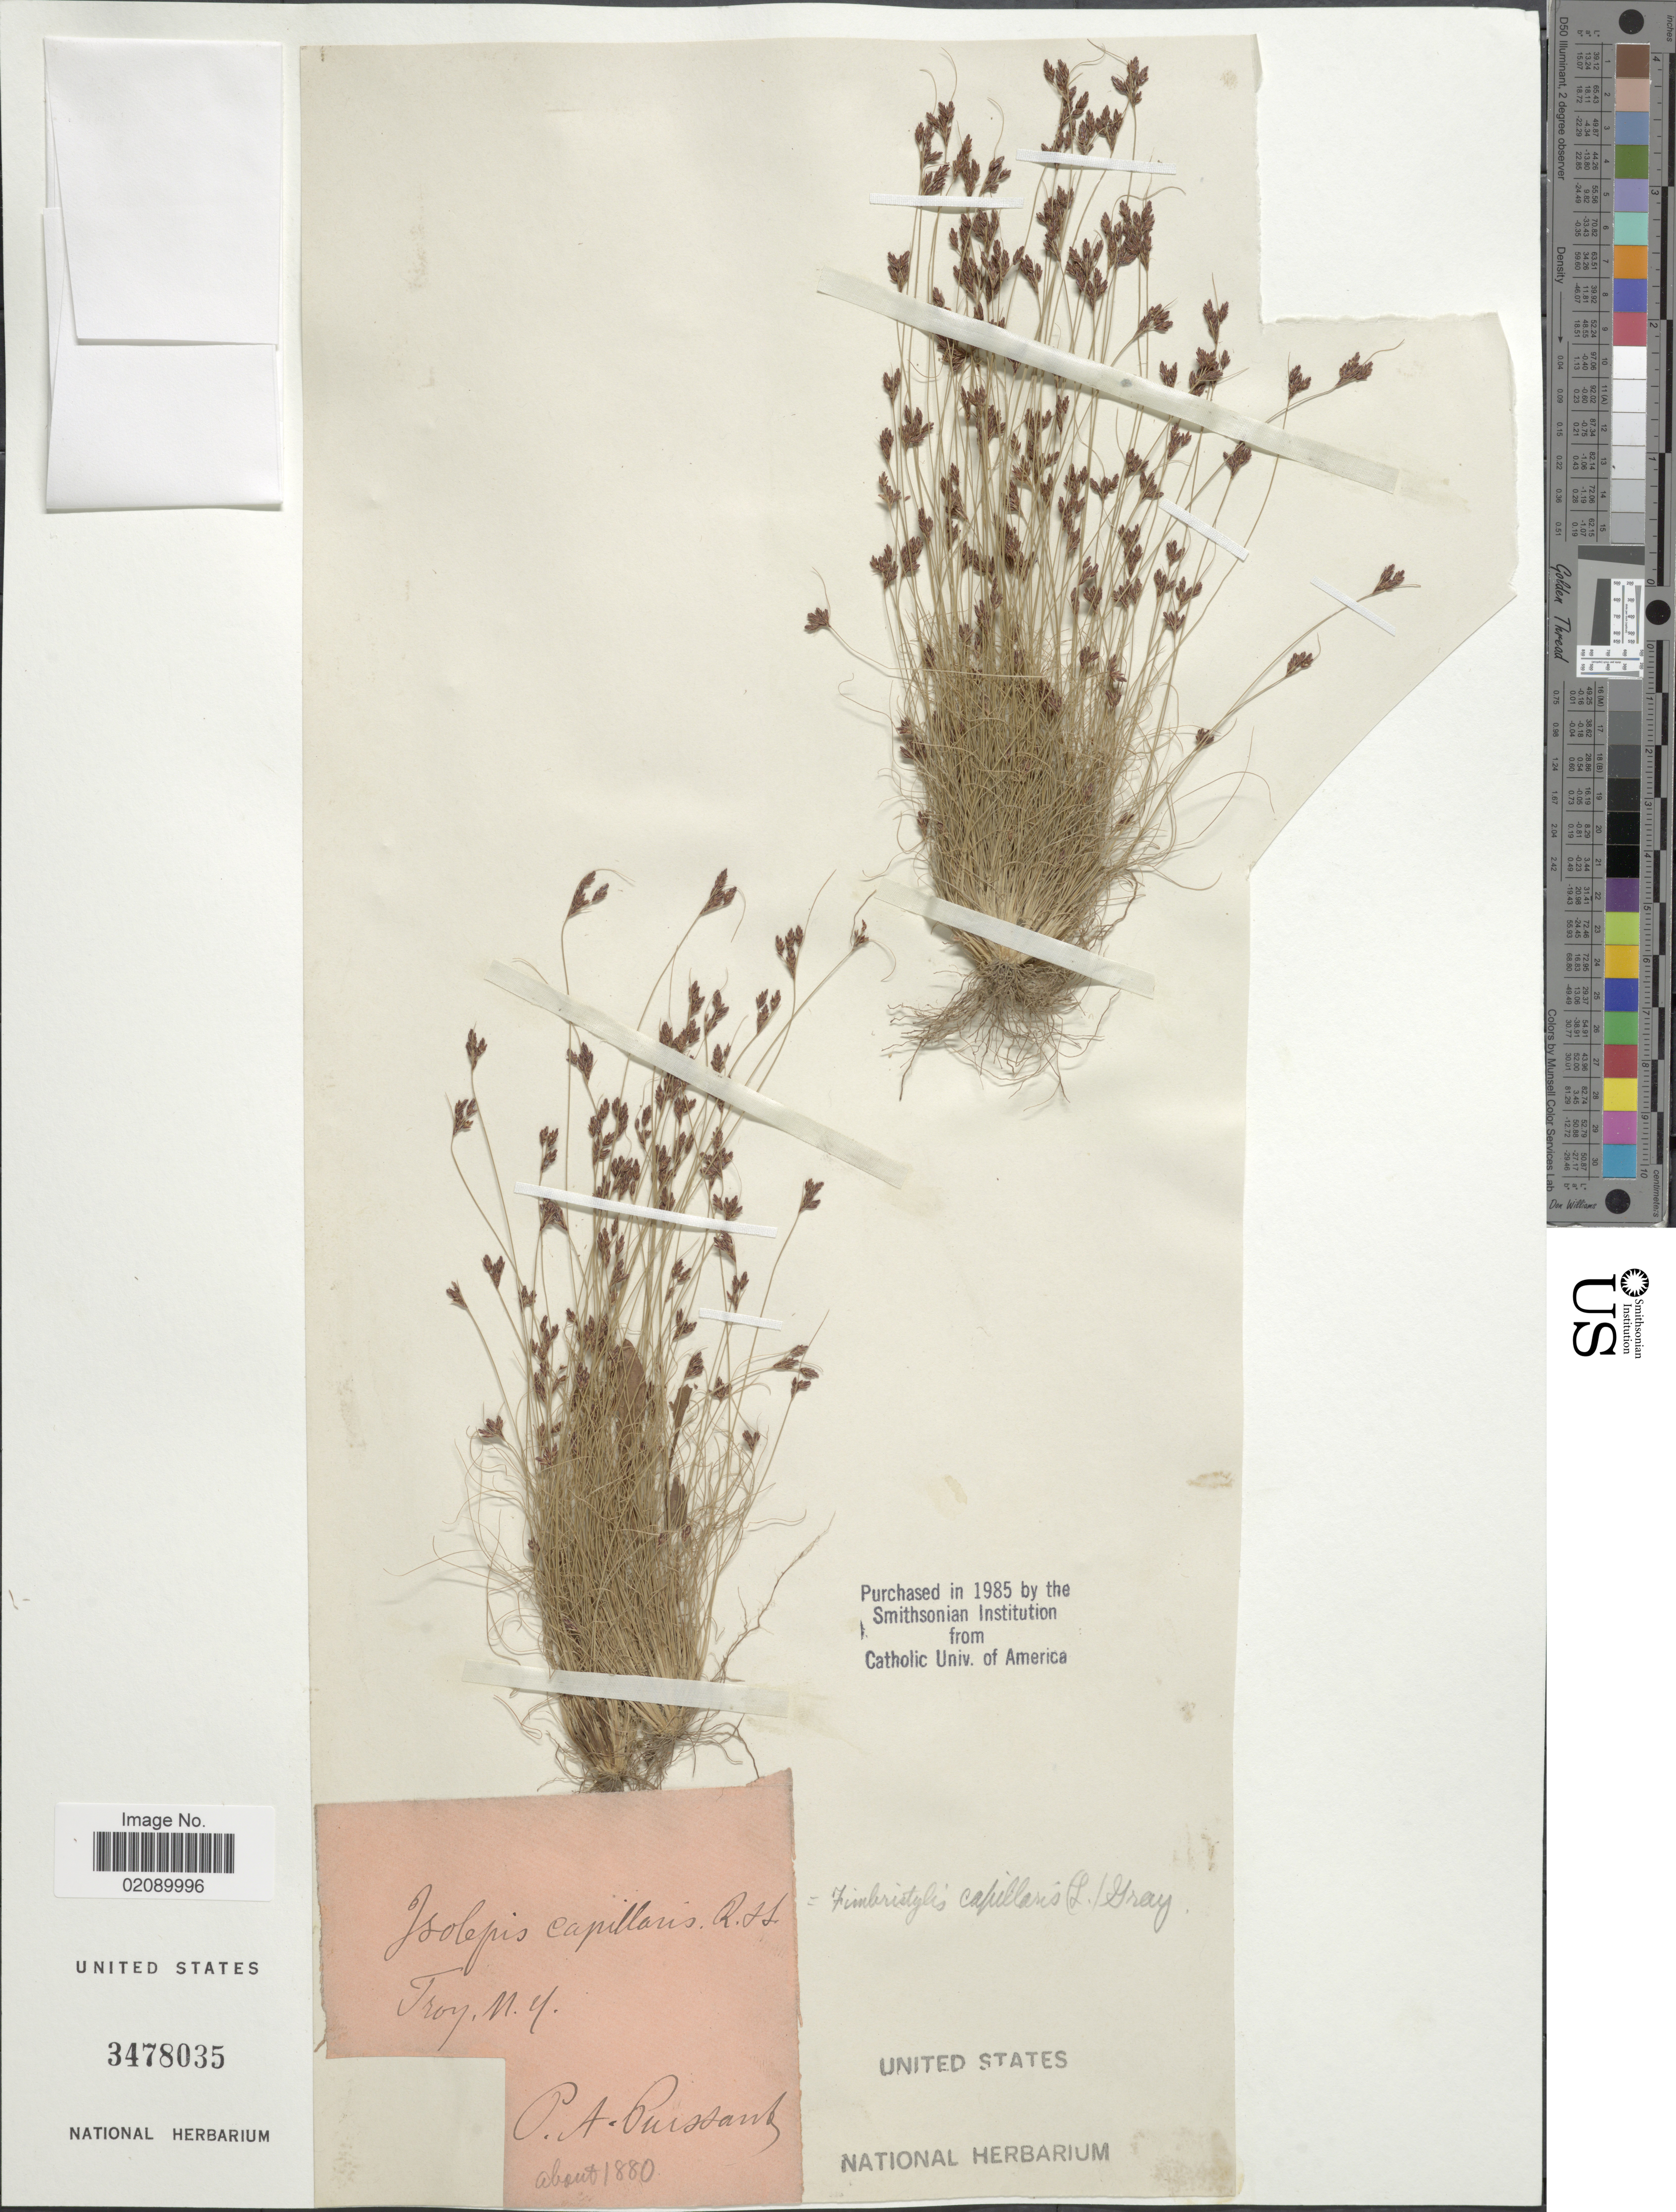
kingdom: Plantae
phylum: Tracheophyta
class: Liliopsida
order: Poales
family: Cyperaceae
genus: Bulbostylis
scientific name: Bulbostylis capillaris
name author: (L.) Kunth ex C.B. Clarke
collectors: P. Puissant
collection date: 1880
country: United States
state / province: New York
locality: Troy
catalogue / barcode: US 3478035